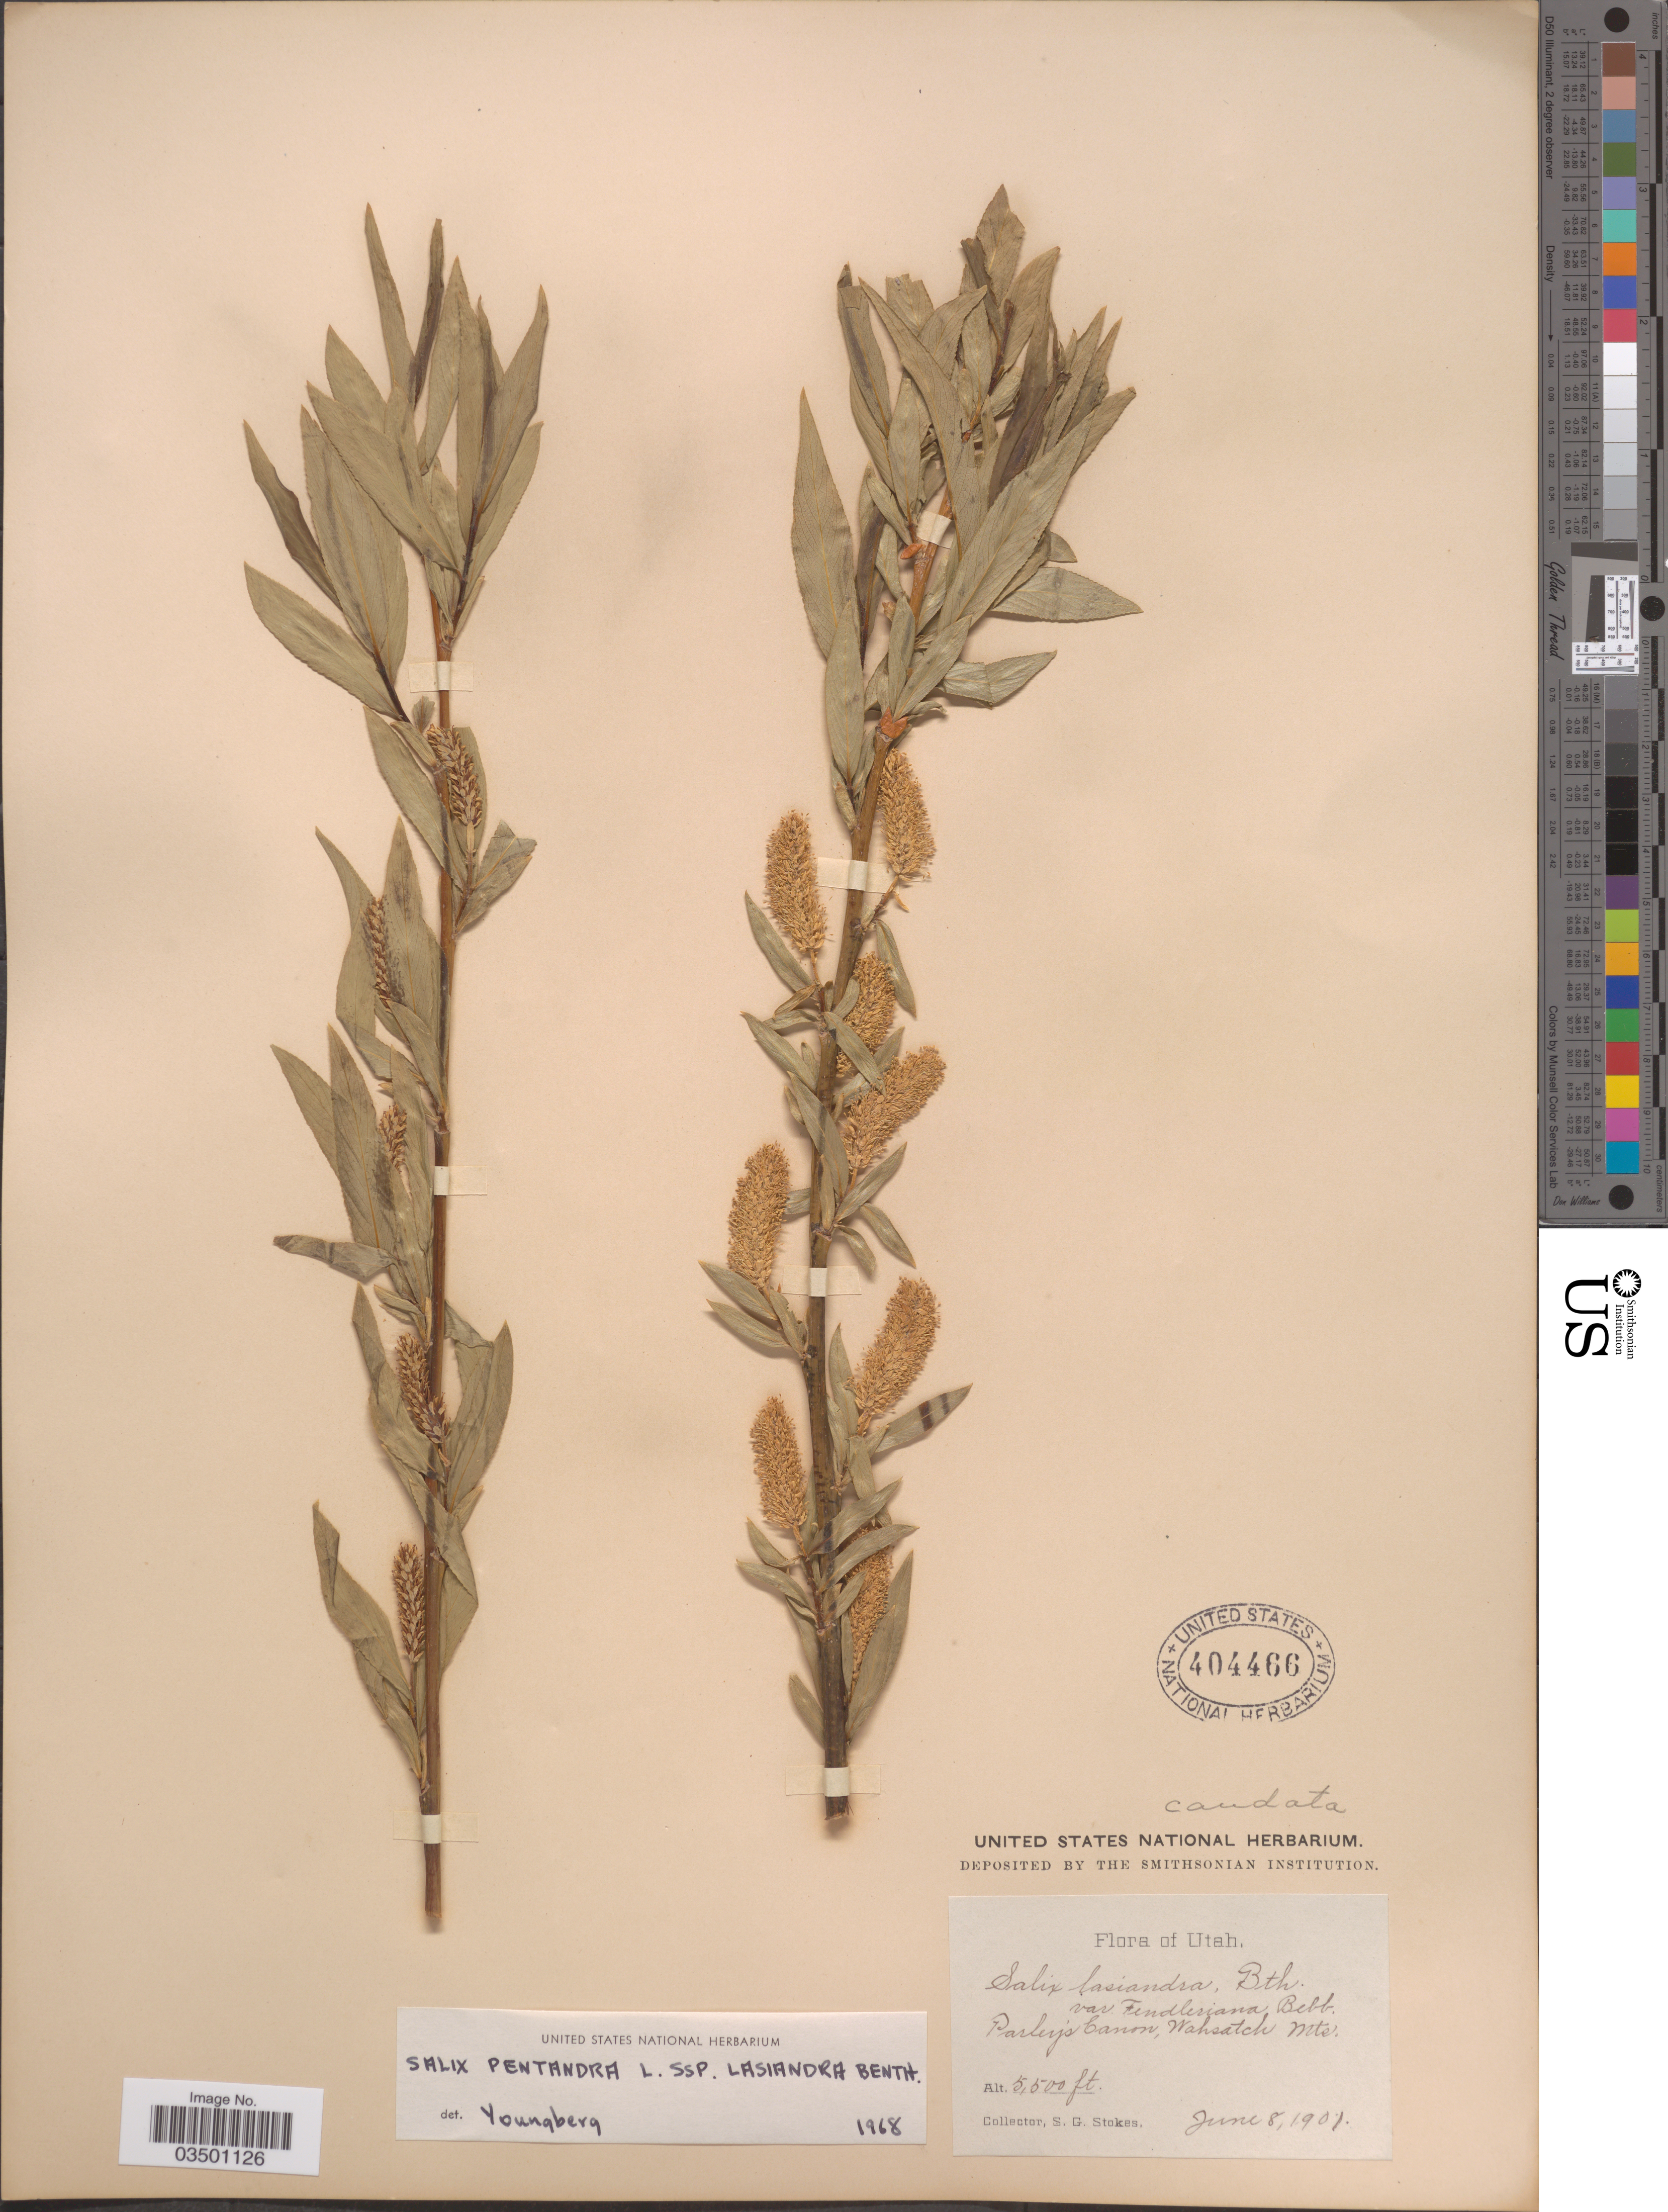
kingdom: Plantae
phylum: Tracheophyta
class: Magnoliopsida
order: Malpighiales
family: Salicaceae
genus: Salix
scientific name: Salix lasiandra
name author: Benth.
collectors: S. G. Stokes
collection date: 1907-06-08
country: United States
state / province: Utah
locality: Parley's Canon, Wahsatch Mts.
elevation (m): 1676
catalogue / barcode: US 404466